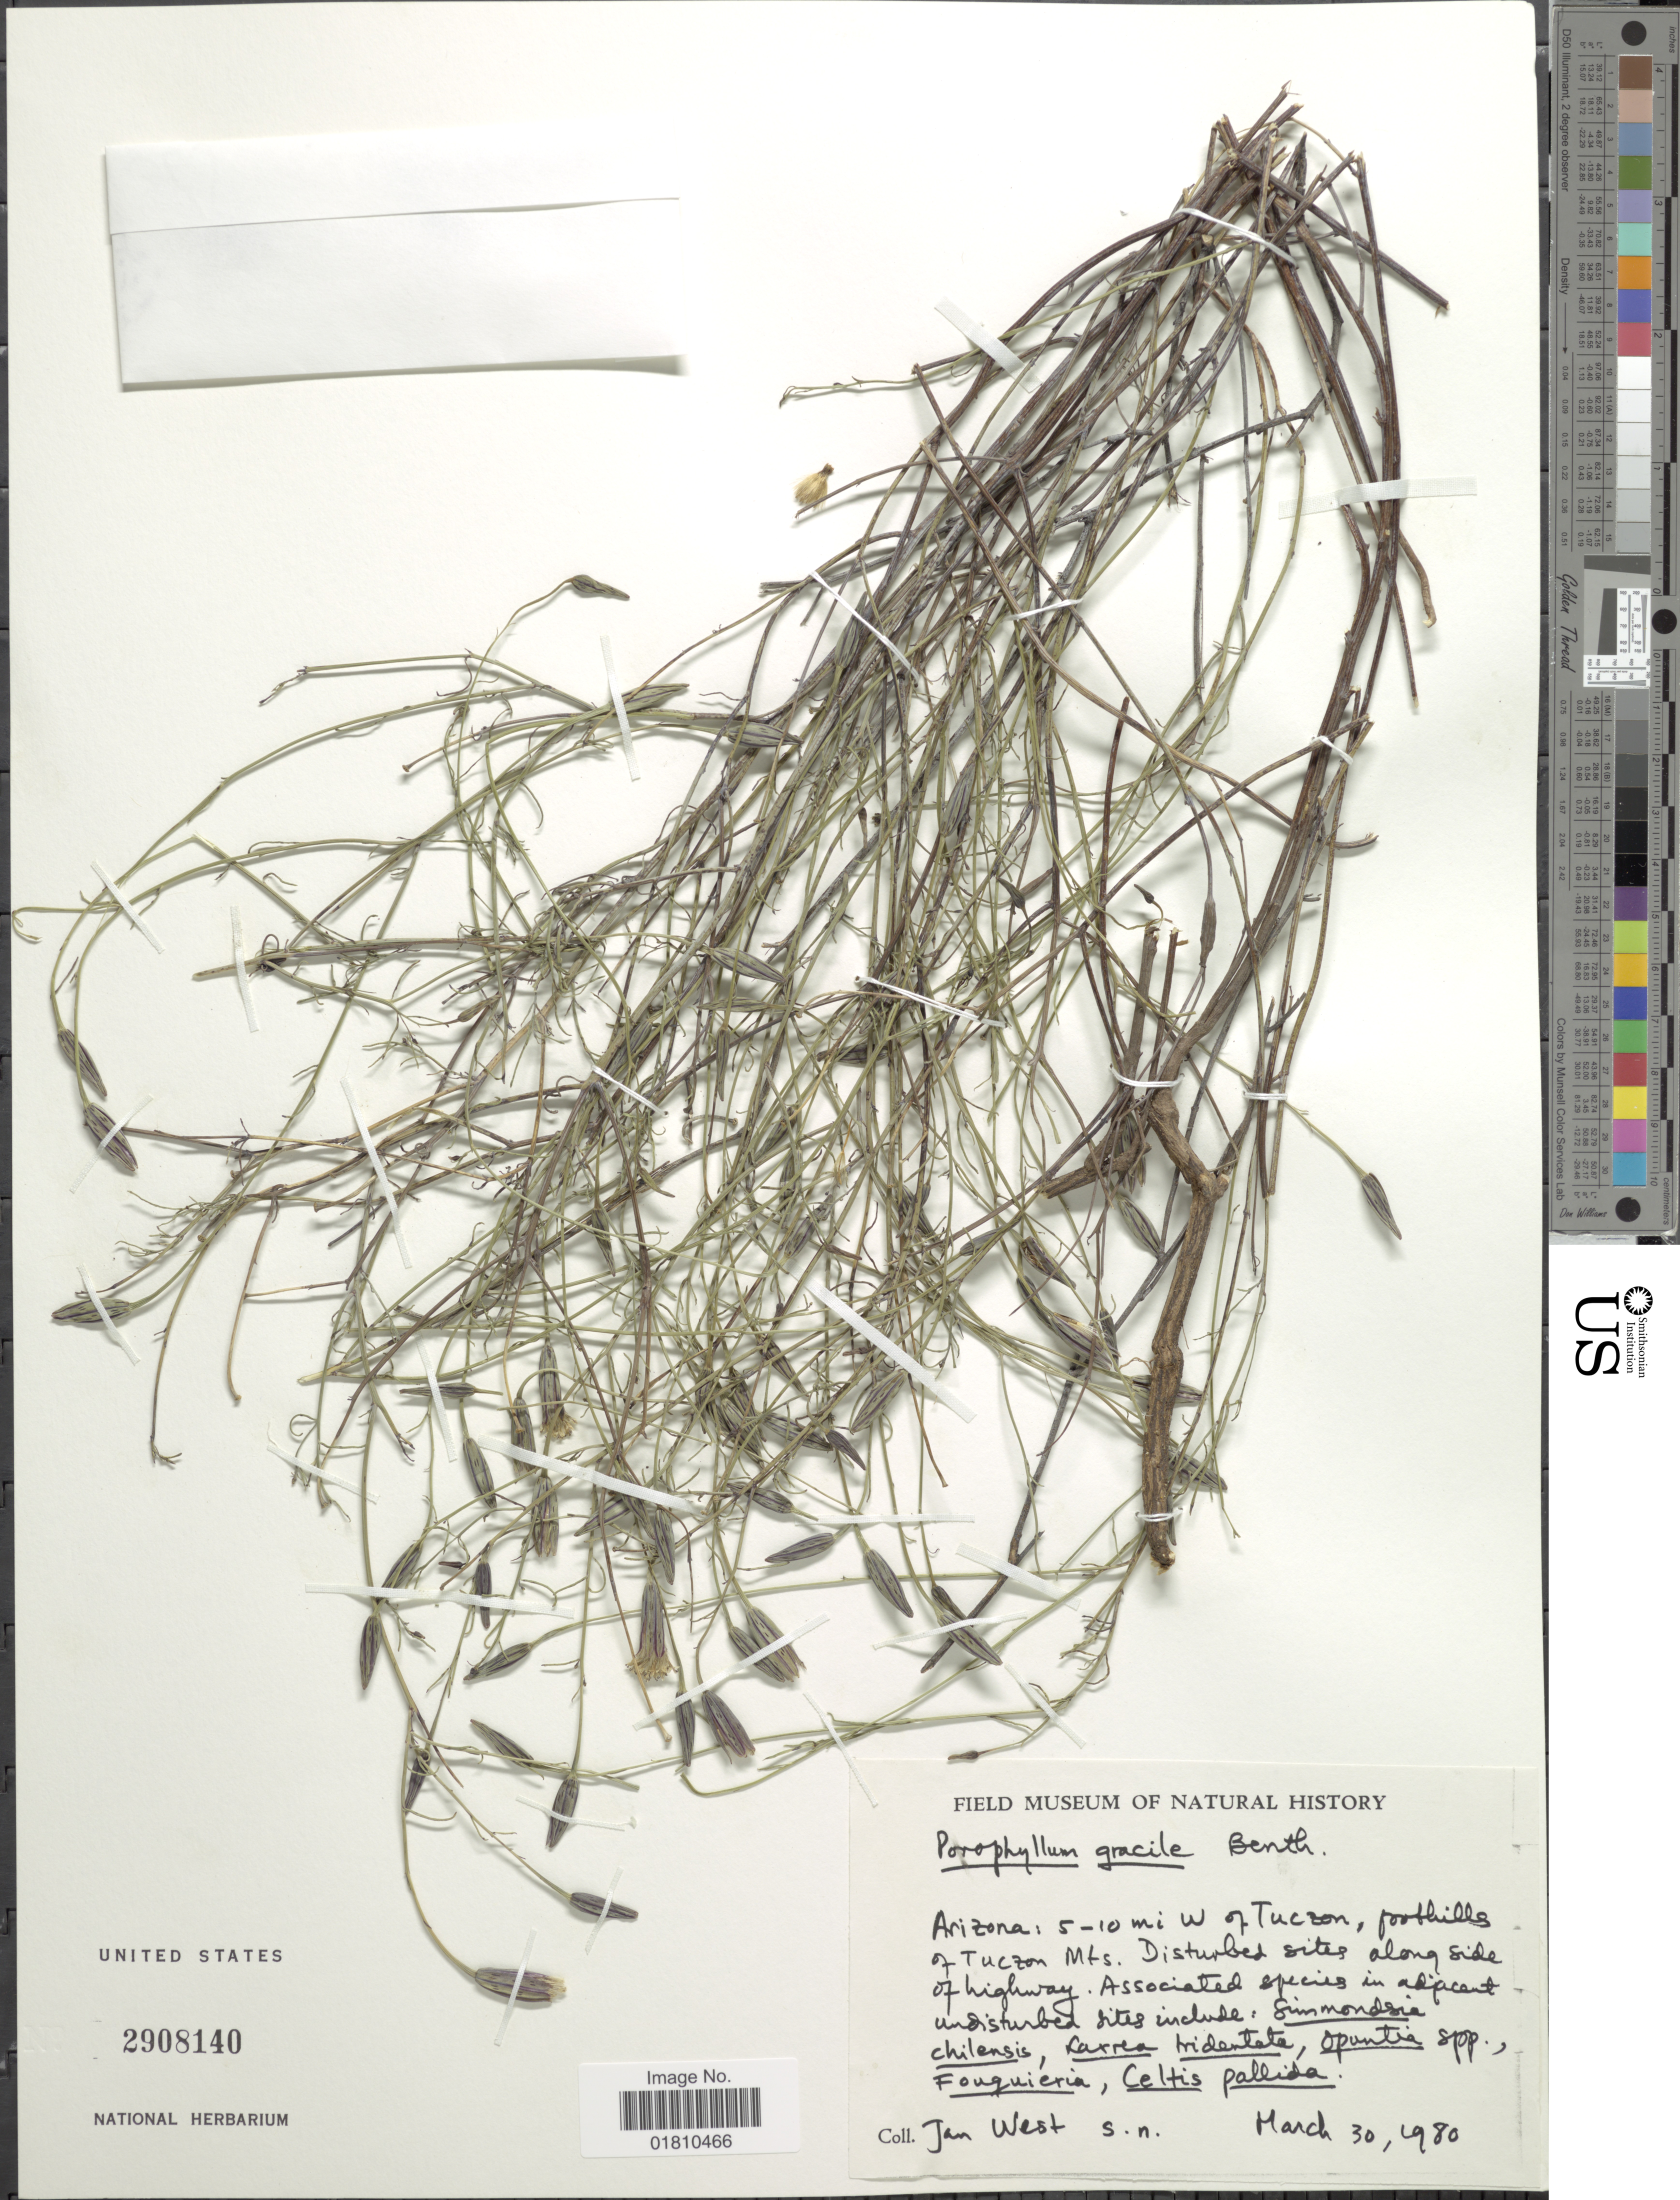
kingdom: Plantae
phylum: Tracheophyta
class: Magnoliopsida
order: Asterales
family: Asteraceae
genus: Porophyllum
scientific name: Porophyllum gracile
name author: Benth.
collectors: J. West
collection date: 1980-03-30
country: United States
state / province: Arizona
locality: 5-10 mi W of Tucson, foothills of Tucson Mts., disturbed sites along side of highway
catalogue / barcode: US 2908140